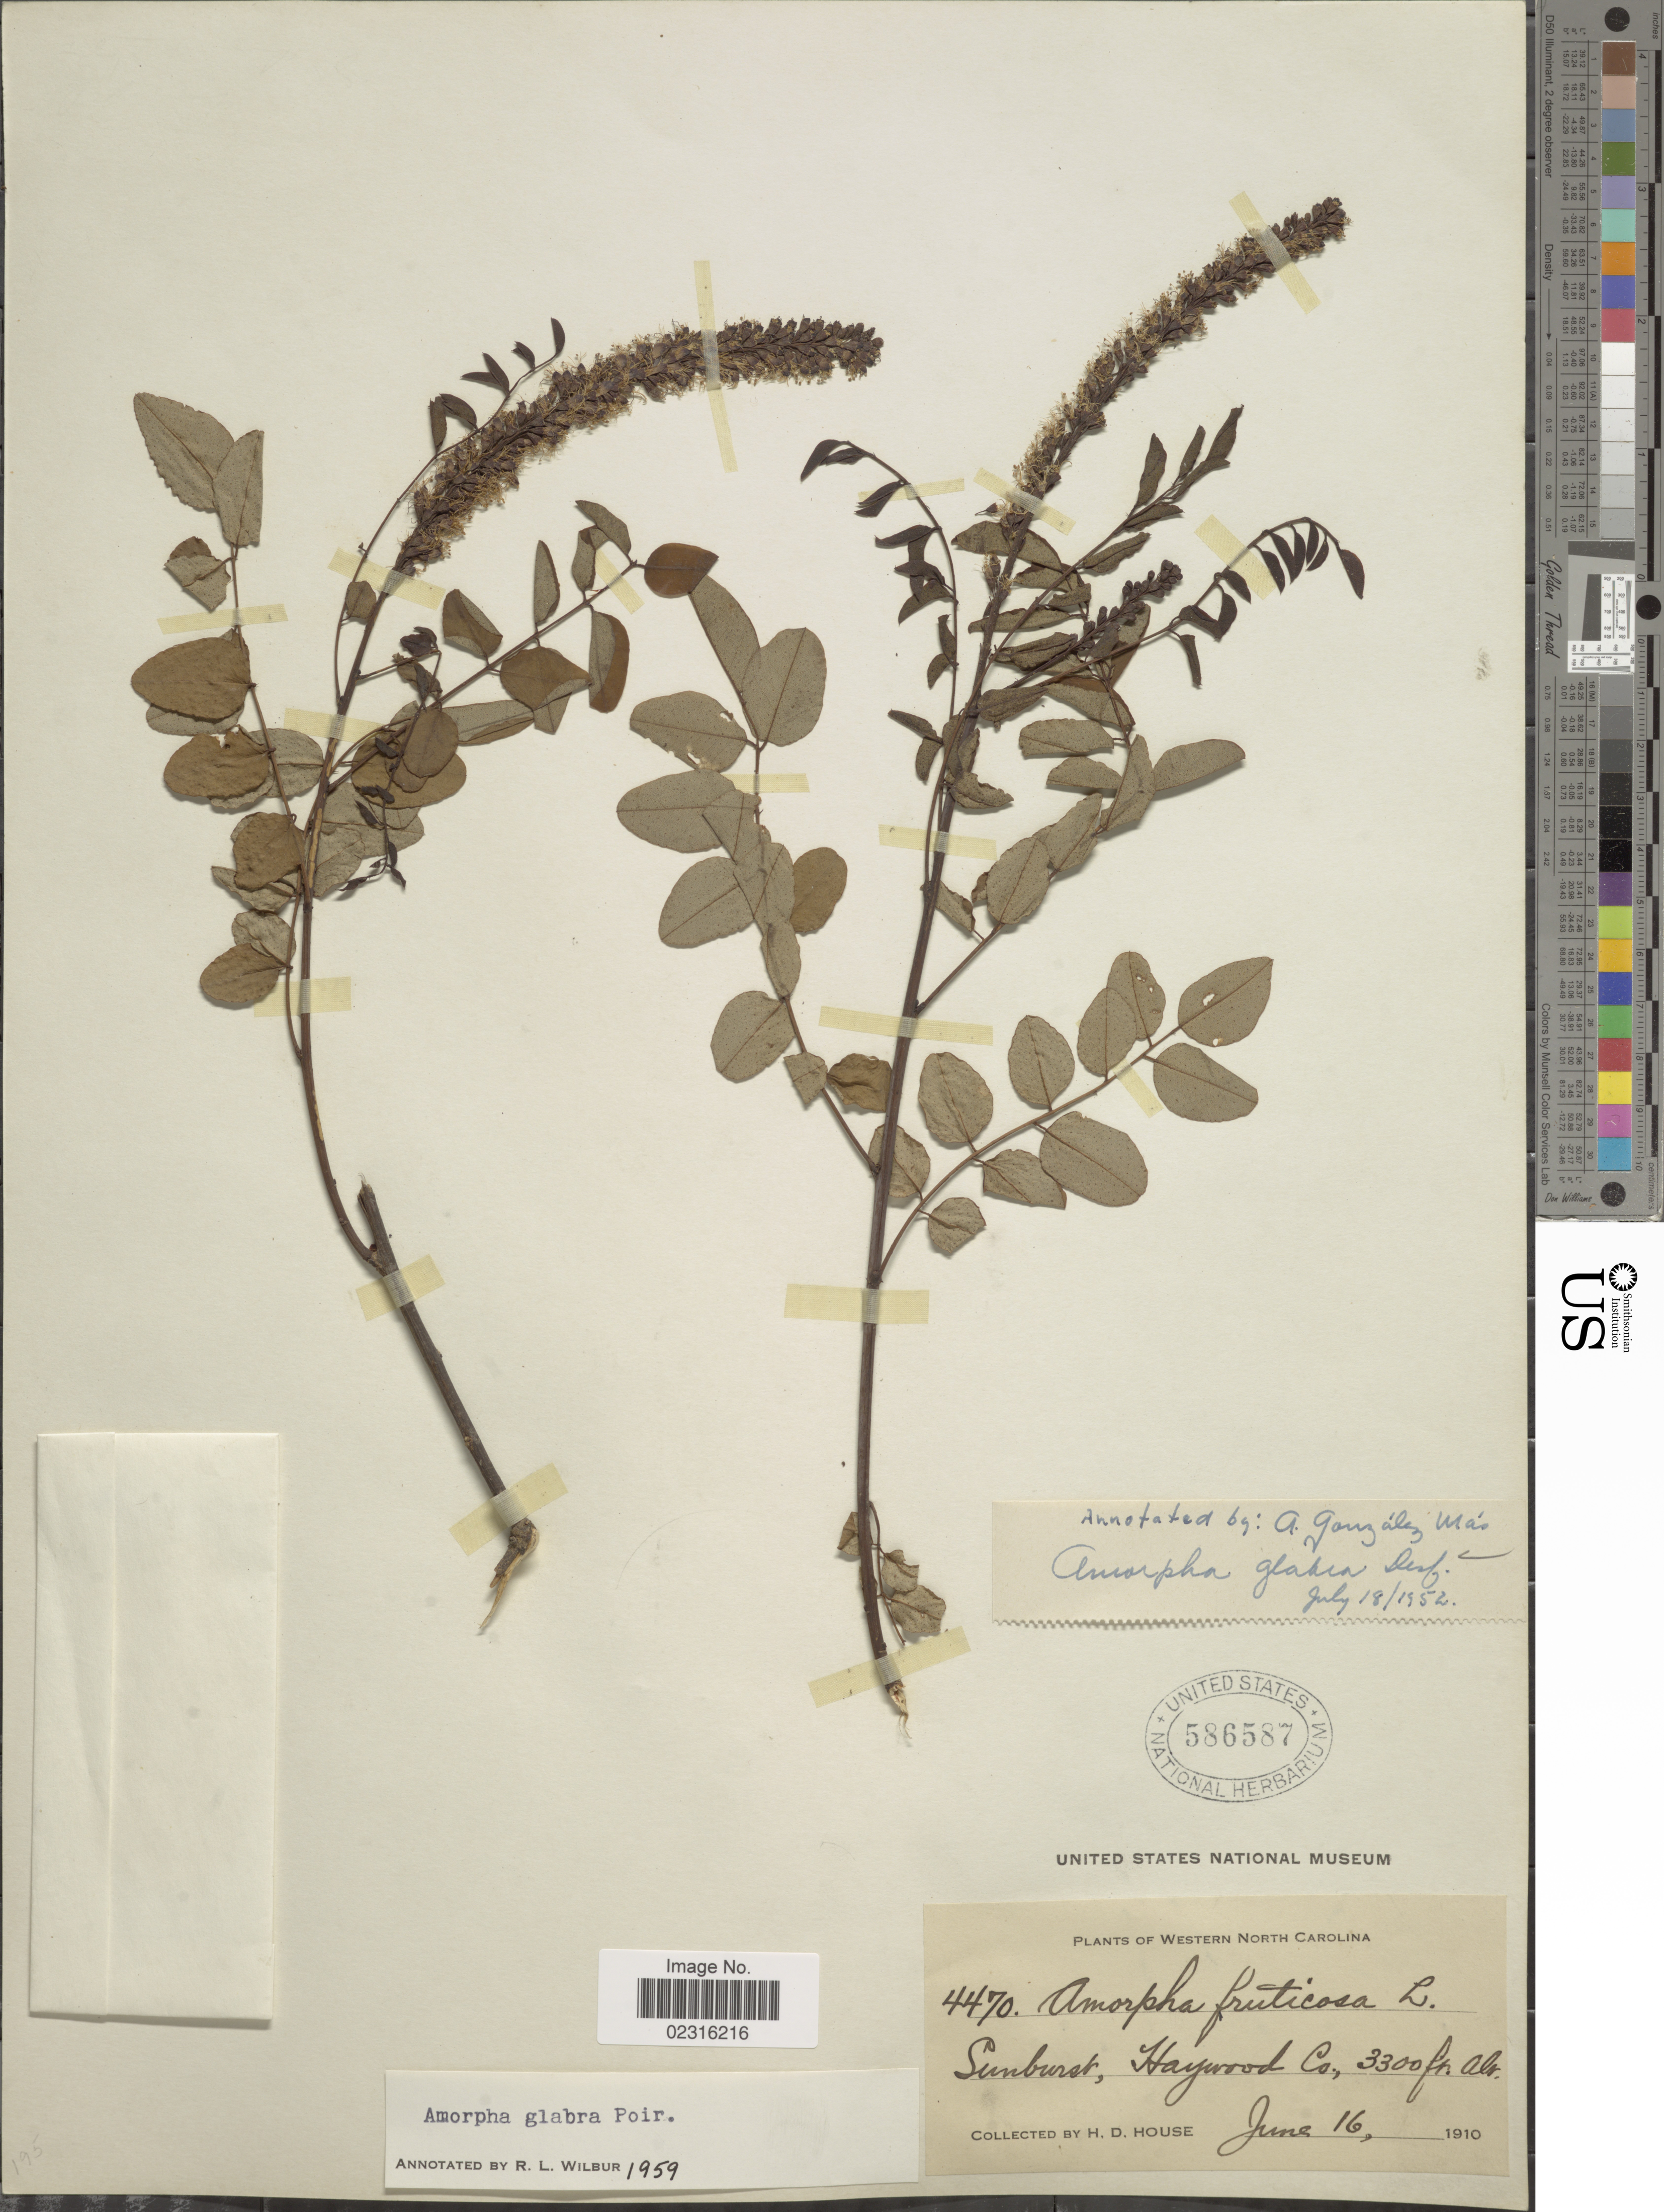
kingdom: Plantae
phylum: Tracheophyta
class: Magnoliopsida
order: Fabales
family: Fabaceae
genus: Amorpha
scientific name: Amorpha glabra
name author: (Pers.) Poir.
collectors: H. D. House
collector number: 4470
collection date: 1910-06-16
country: United States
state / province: North Carolina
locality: Western North Carolina, Sunburst, Haywood Co.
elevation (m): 1006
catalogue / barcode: US 586587